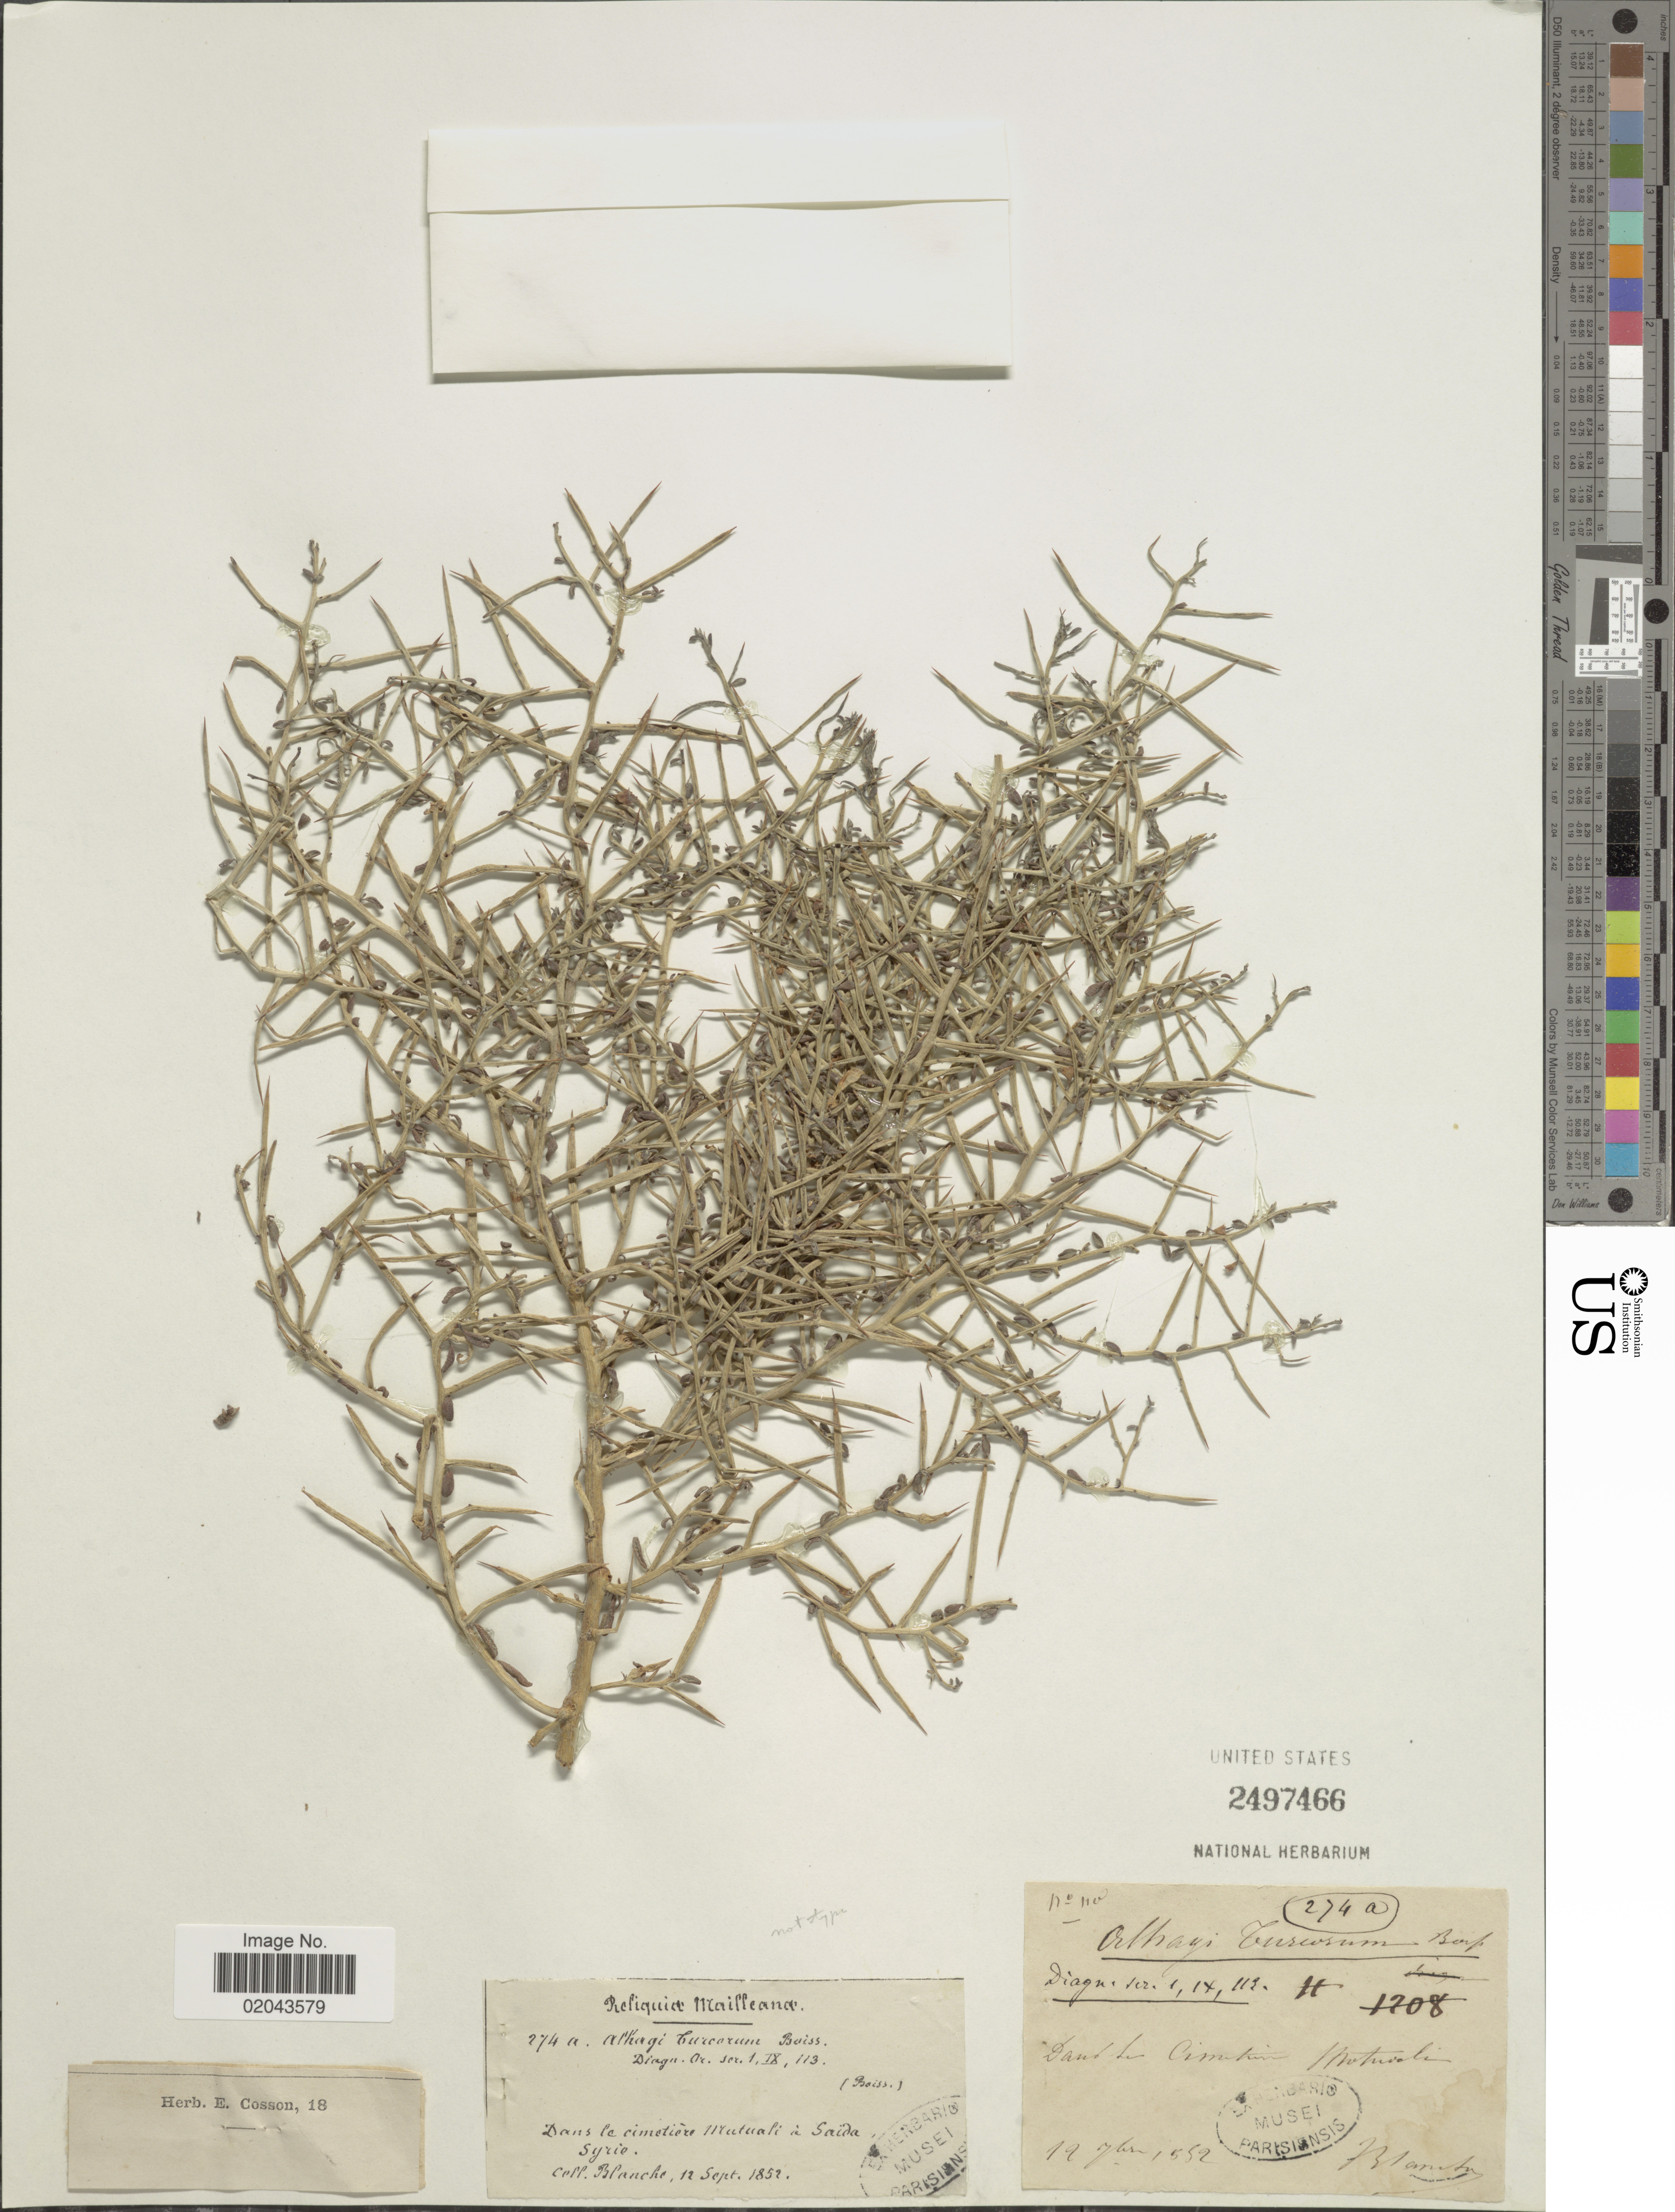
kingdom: Plantae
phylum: Tracheophyta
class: Magnoliopsida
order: Fabales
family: Fabaceae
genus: Alhagi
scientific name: Alhagi turcorum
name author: Boiss.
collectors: -. Blanche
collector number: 274a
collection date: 1852-09-12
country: Syria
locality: Dans le cimetiere Mutuali a Saida, Syrie, Reliquiae Mailleanae. [interpreted]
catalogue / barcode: US 2497466